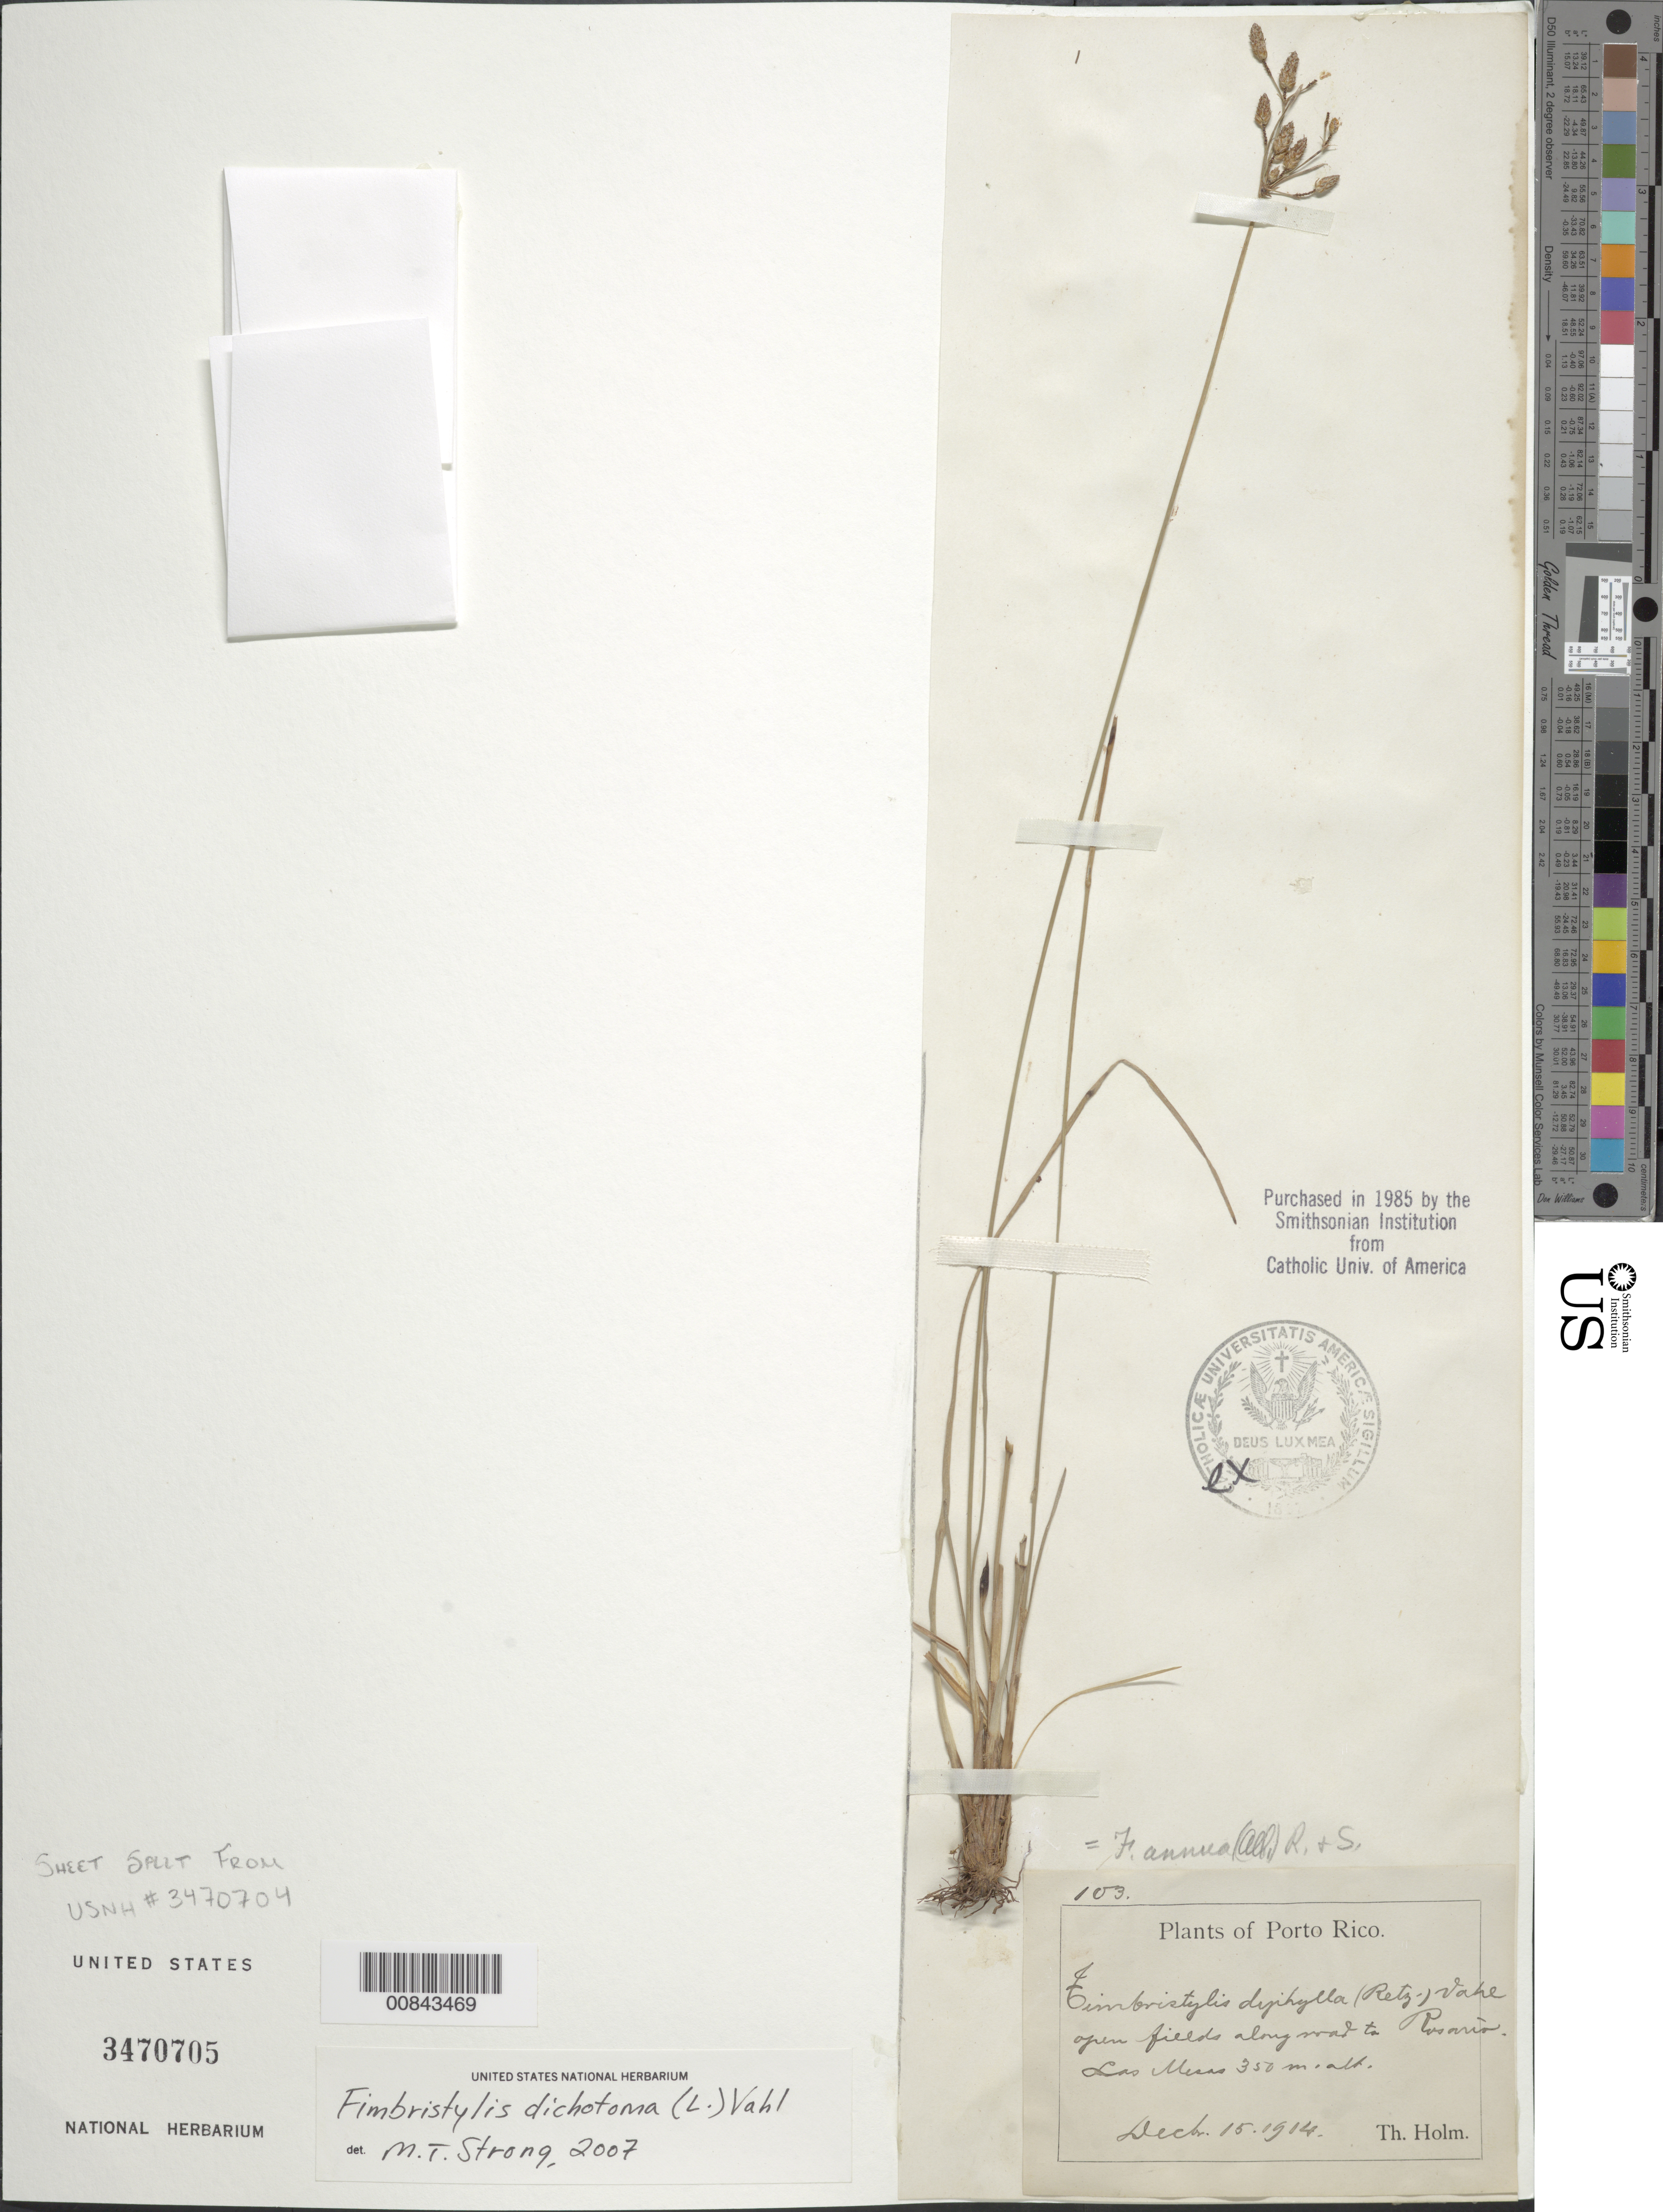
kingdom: Plantae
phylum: Tracheophyta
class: Liliopsida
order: Poales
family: Cyperaceae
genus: Fimbristylis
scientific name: Fimbristylis dichotoma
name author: (L.) Vahl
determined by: Strong, M. T., (US), Smithsonian Institution - National Museum of Natural History (UNITED STATES)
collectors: H. T. Holm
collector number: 103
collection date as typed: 15 Dec 1914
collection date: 1914-12-15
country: Puerto Rico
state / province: Mayagüez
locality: Along road to Rosario, Las Mesas.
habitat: Open fields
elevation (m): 350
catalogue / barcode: US 3470705